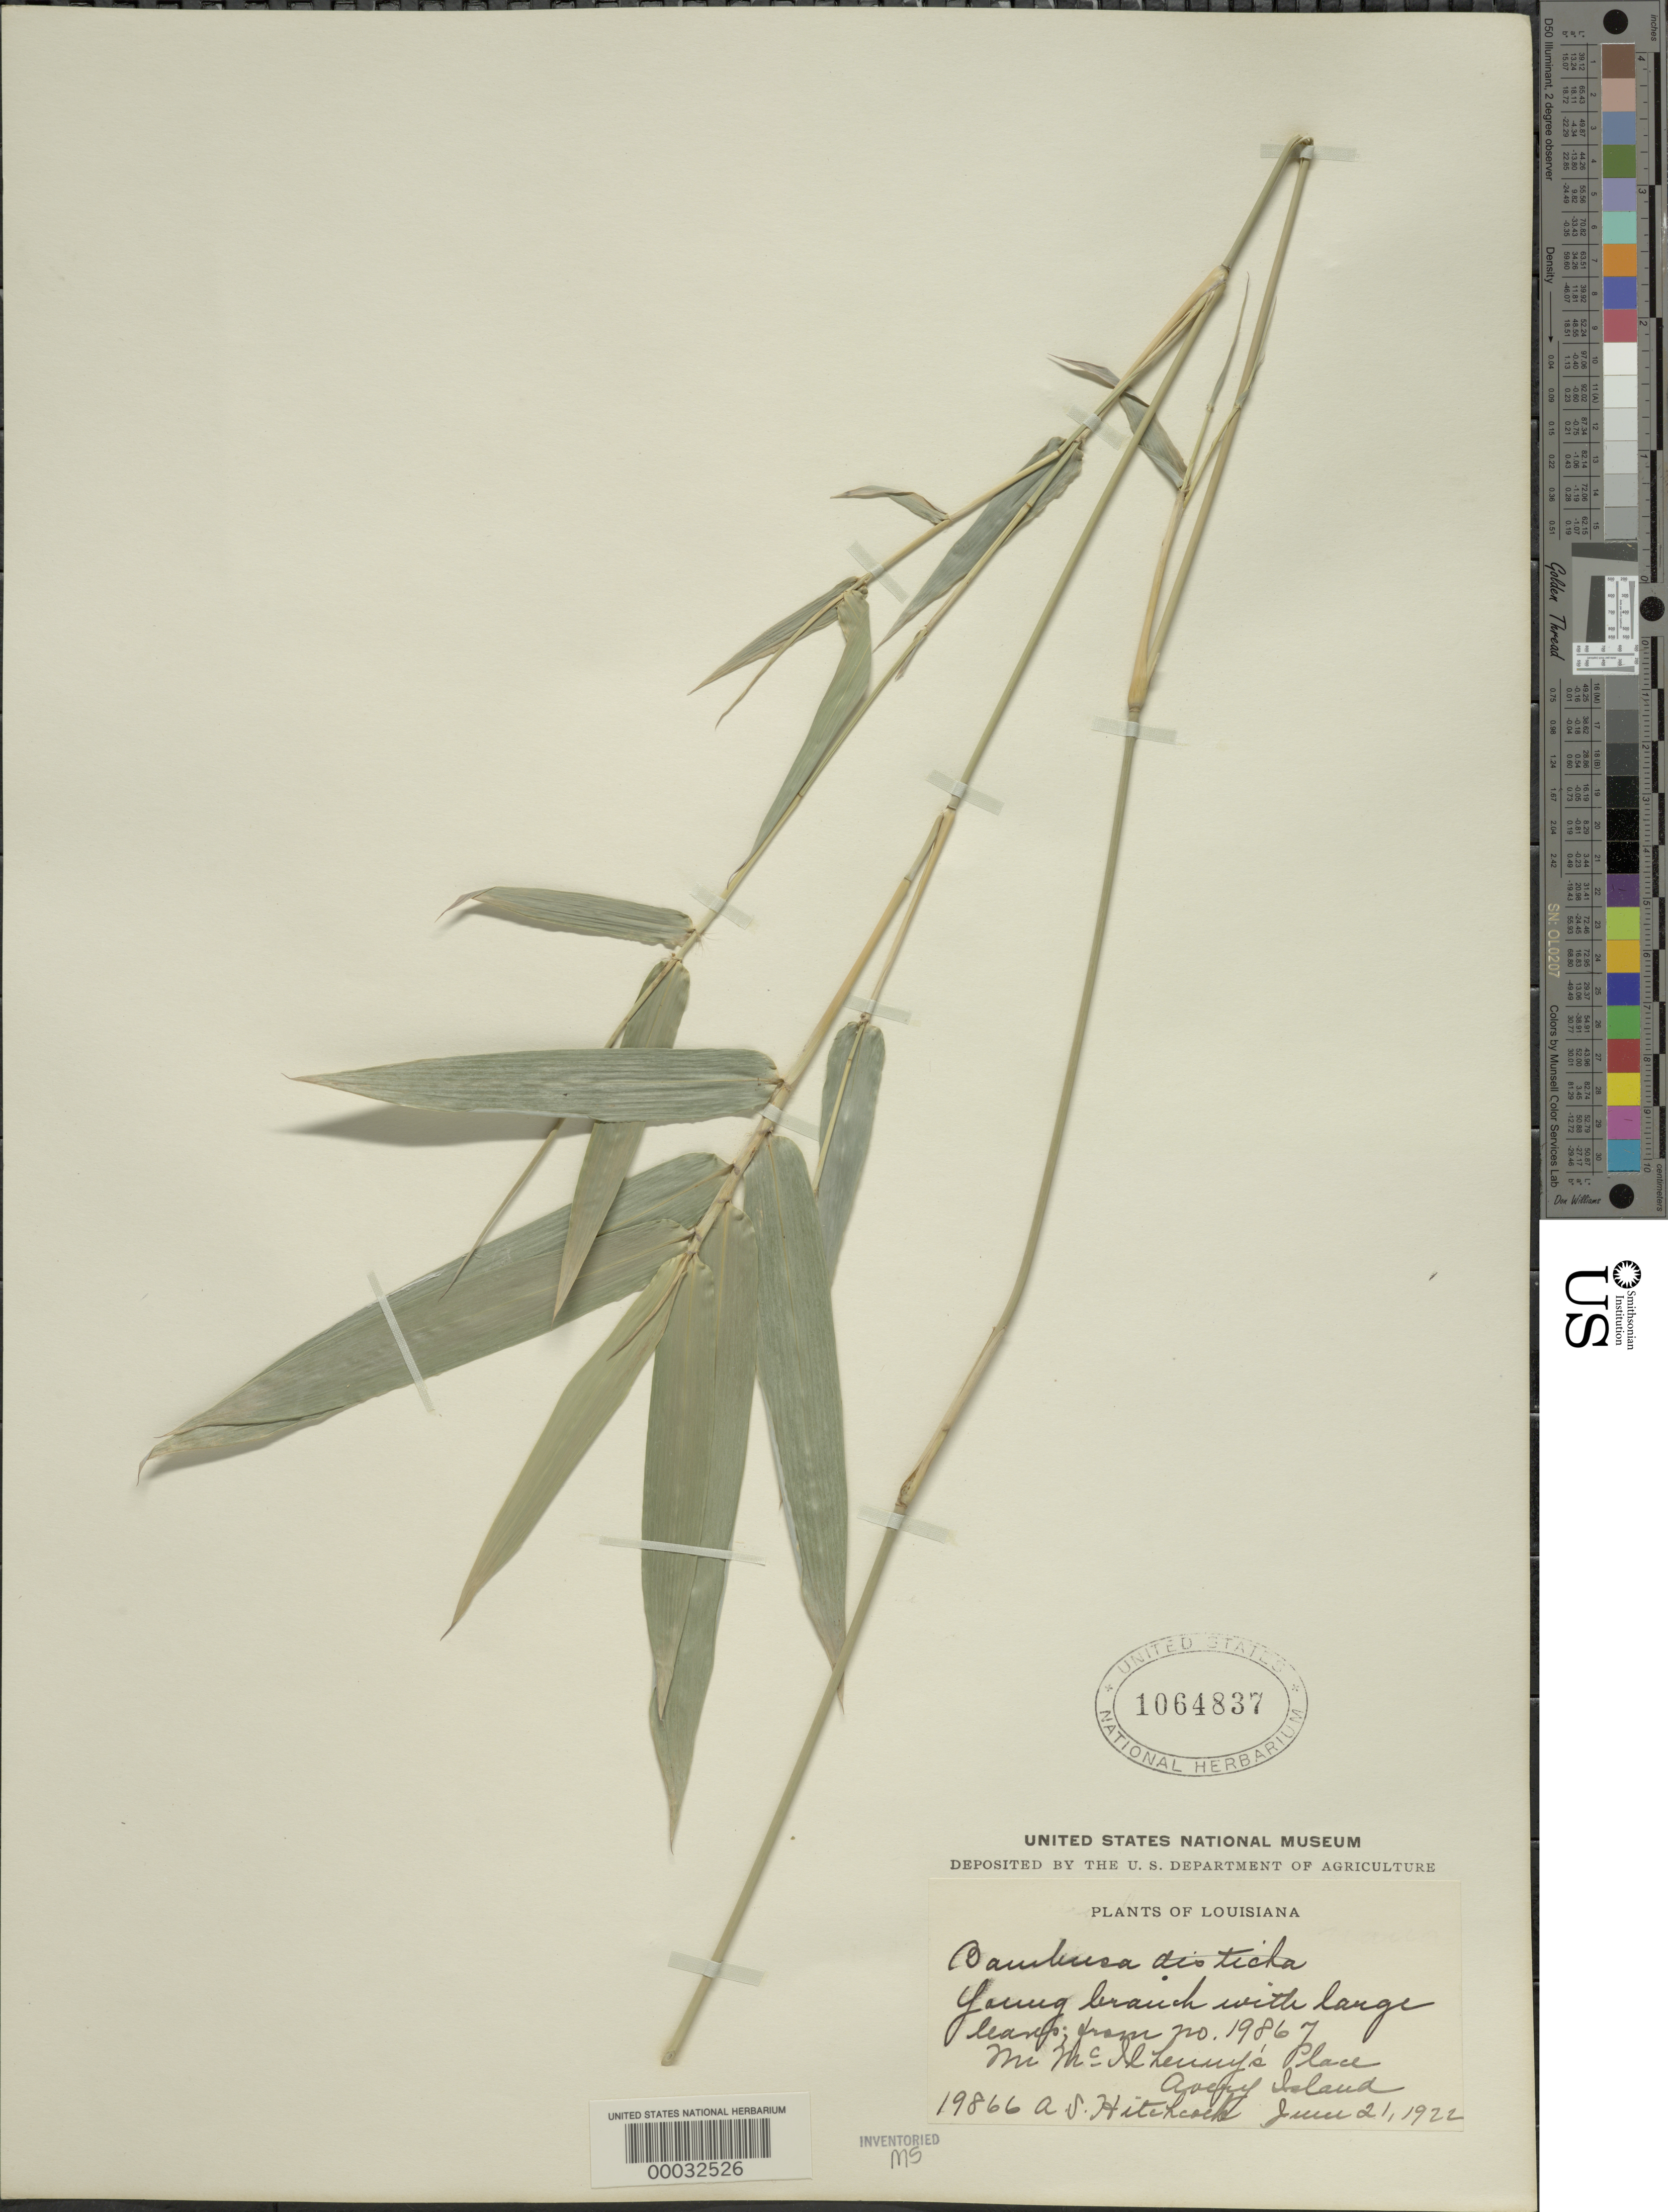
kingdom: Plantae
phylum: Tracheophyta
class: Liliopsida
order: Poales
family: Poaceae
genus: Bambusa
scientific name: Bambusa multiplex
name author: (Lour.) Raeusch. ex Schult. & Schult. f.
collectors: A. S. Hitchcock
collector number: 19866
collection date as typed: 21 Jun 1922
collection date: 1922-06-21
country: United States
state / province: Louisiana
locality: Avery island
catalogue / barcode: US 1064837